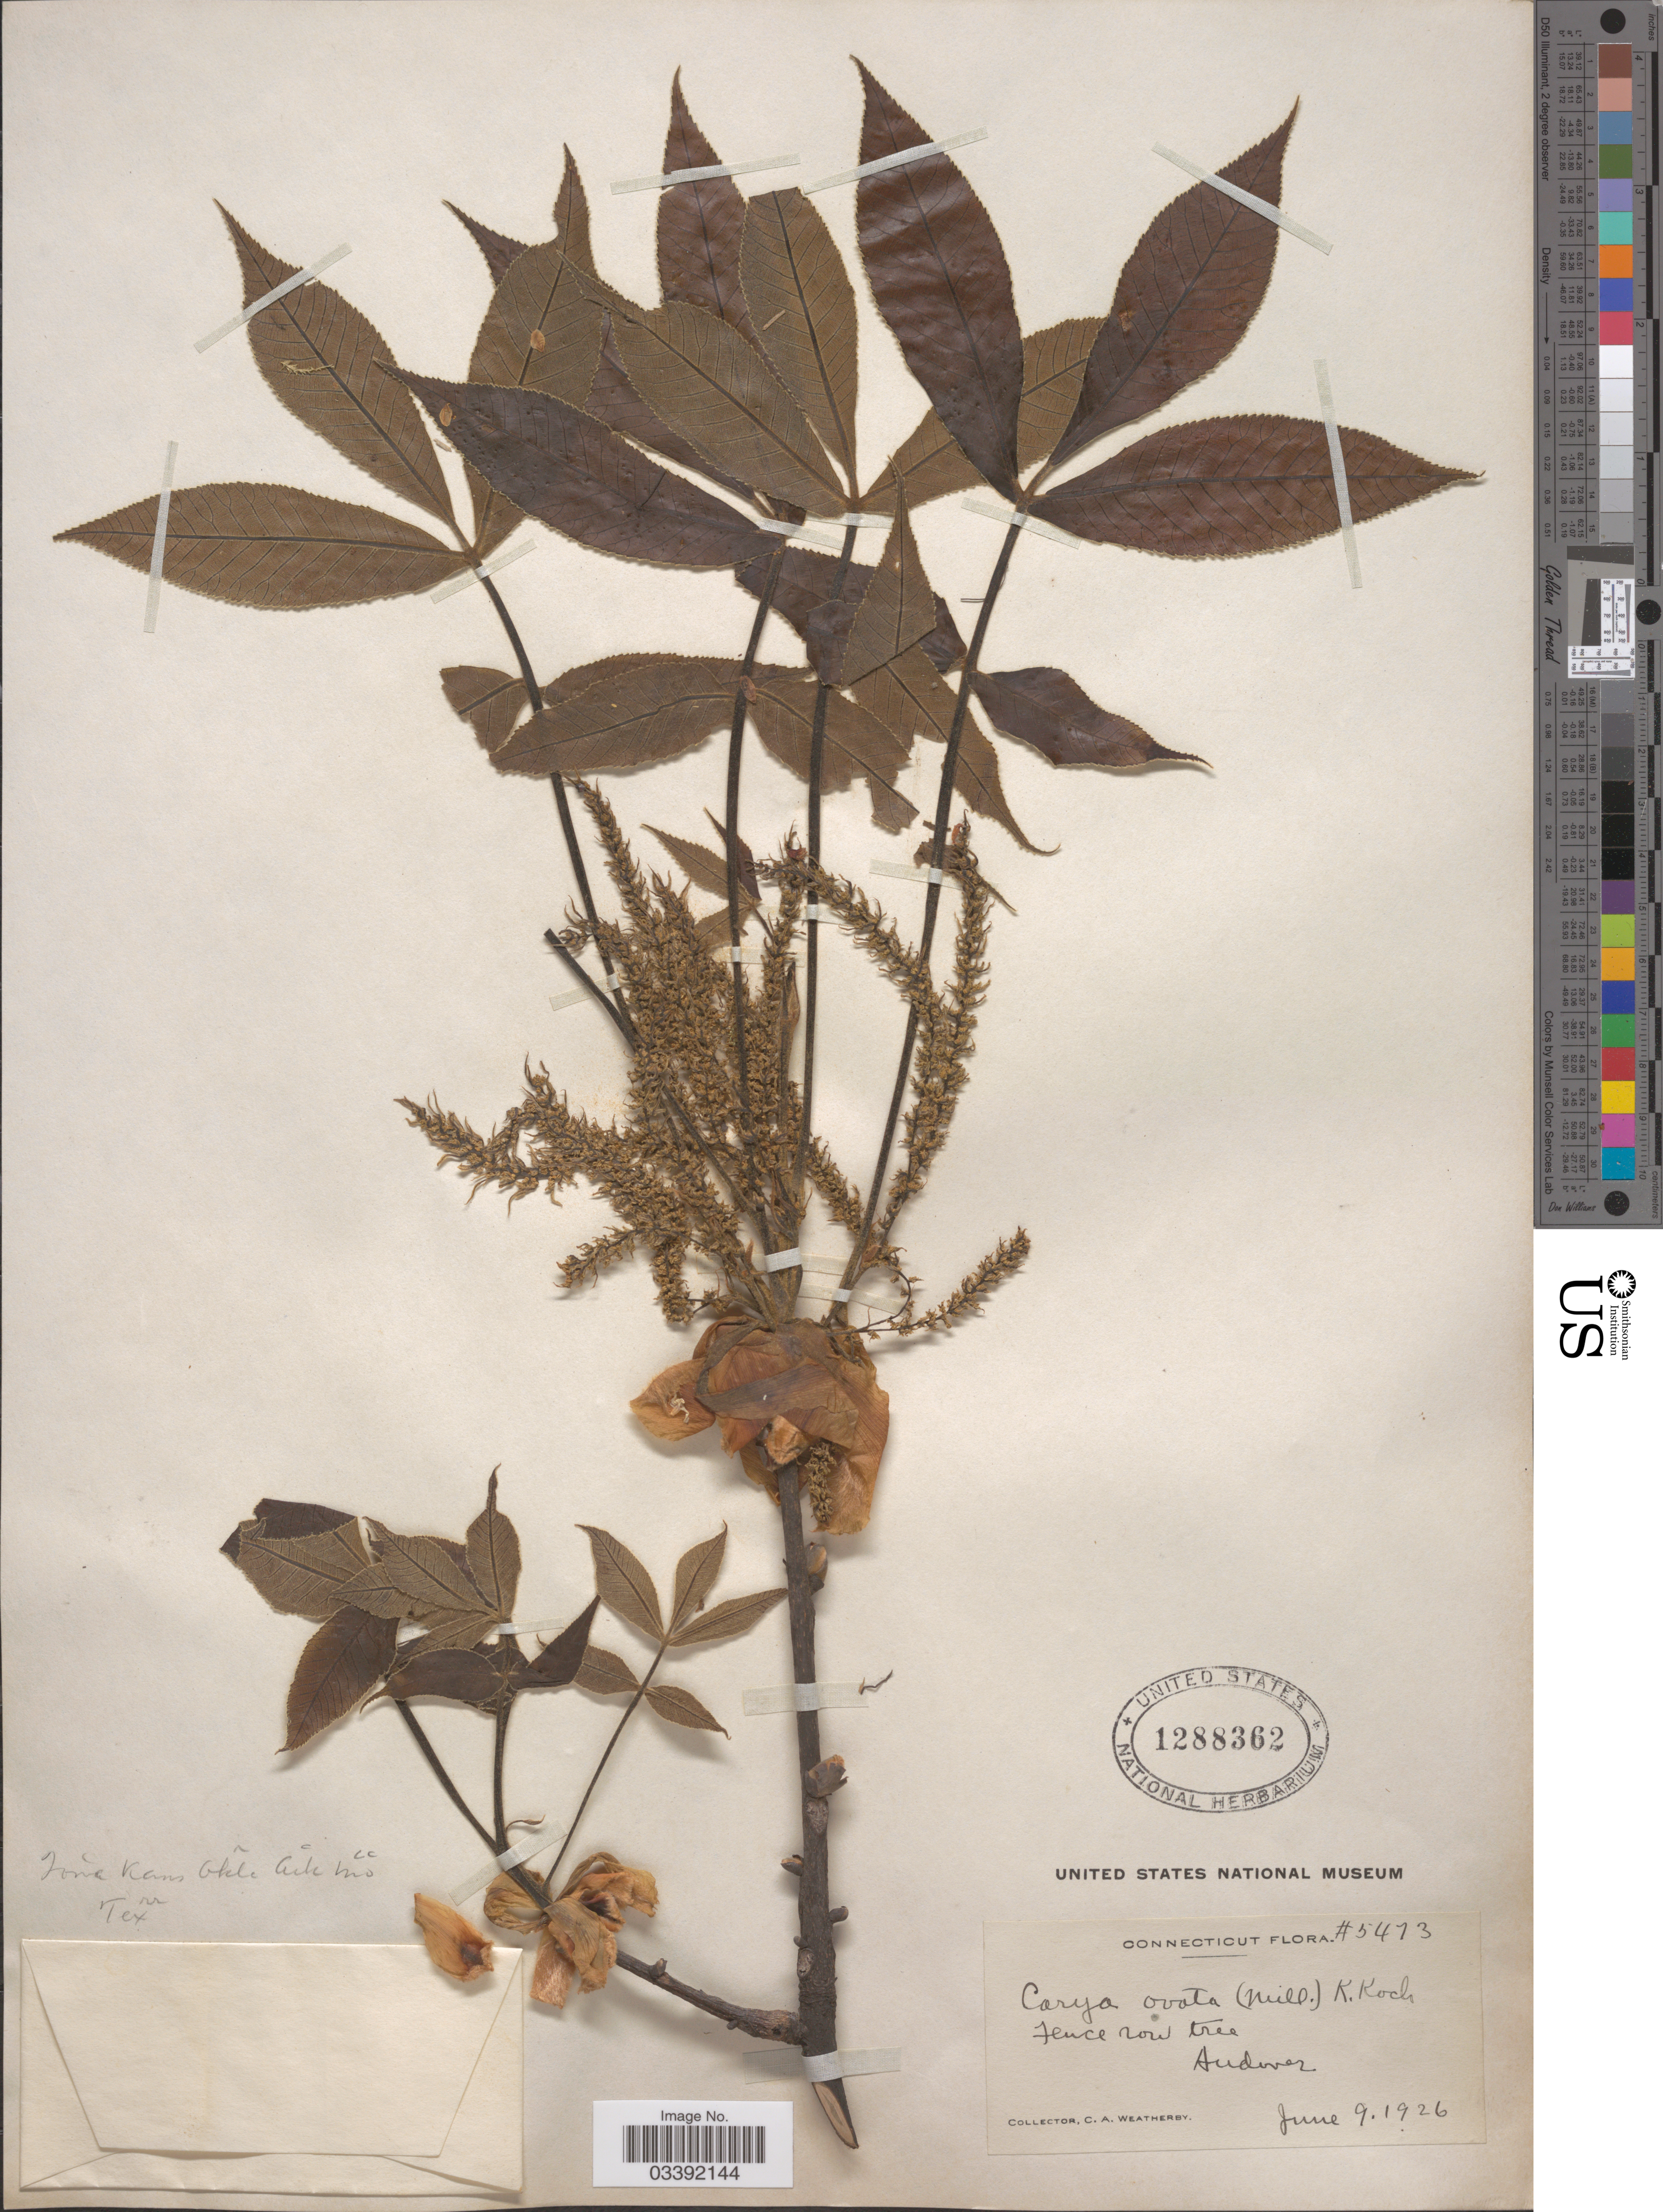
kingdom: Plantae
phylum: Tracheophyta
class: Magnoliopsida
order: Fagales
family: Juglandaceae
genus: Carya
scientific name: Carya ovata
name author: (Mill.) K. Koch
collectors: C. A. Weatherby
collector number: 5473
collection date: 1926-06-09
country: United States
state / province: Connecticut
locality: Andover.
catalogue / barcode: US 1288362